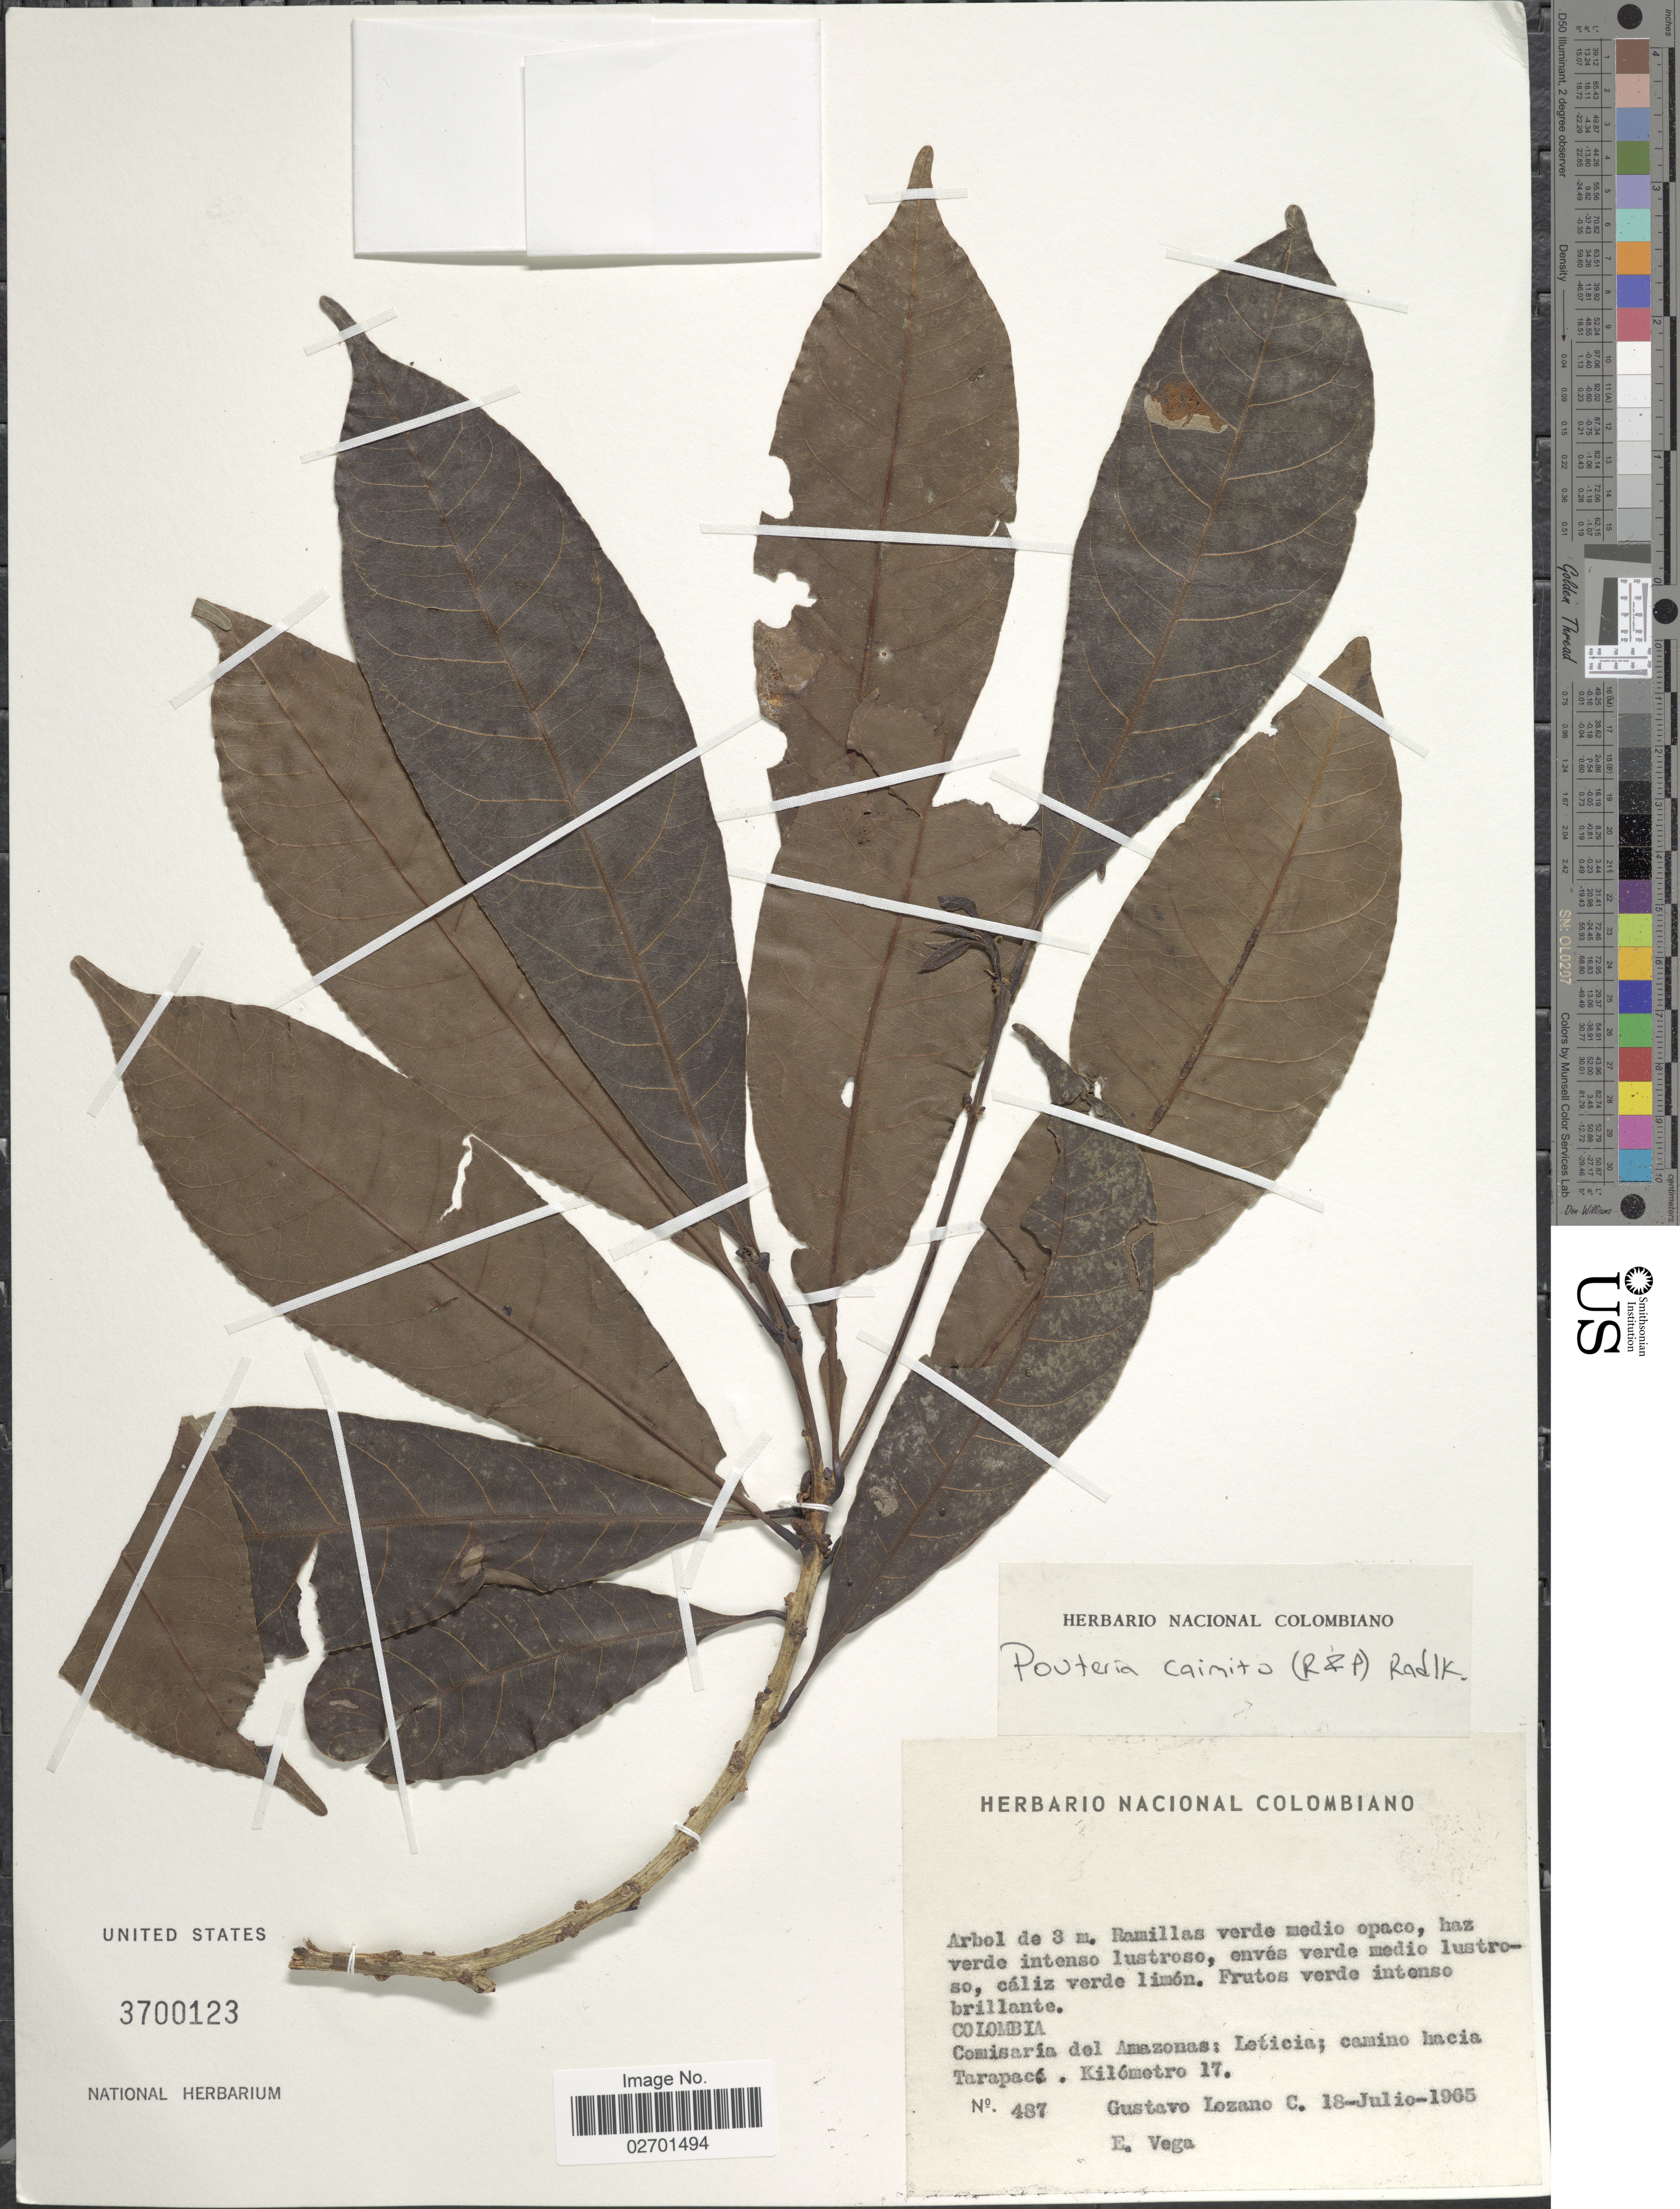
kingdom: Plantae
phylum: Tracheophyta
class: Magnoliopsida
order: Ericales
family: Sapotaceae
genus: Pouteria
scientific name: Pouteria caimito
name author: (Ruiz & Pav.) Radlk.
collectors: G. Lozano-Contreras & E. Vega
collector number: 487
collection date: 1965-07-18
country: Colombia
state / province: Amazônas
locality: Comisaria del Amazonas: Leticia; camino hacia Tarapaca, Kilometro 17.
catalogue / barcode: US 3700123